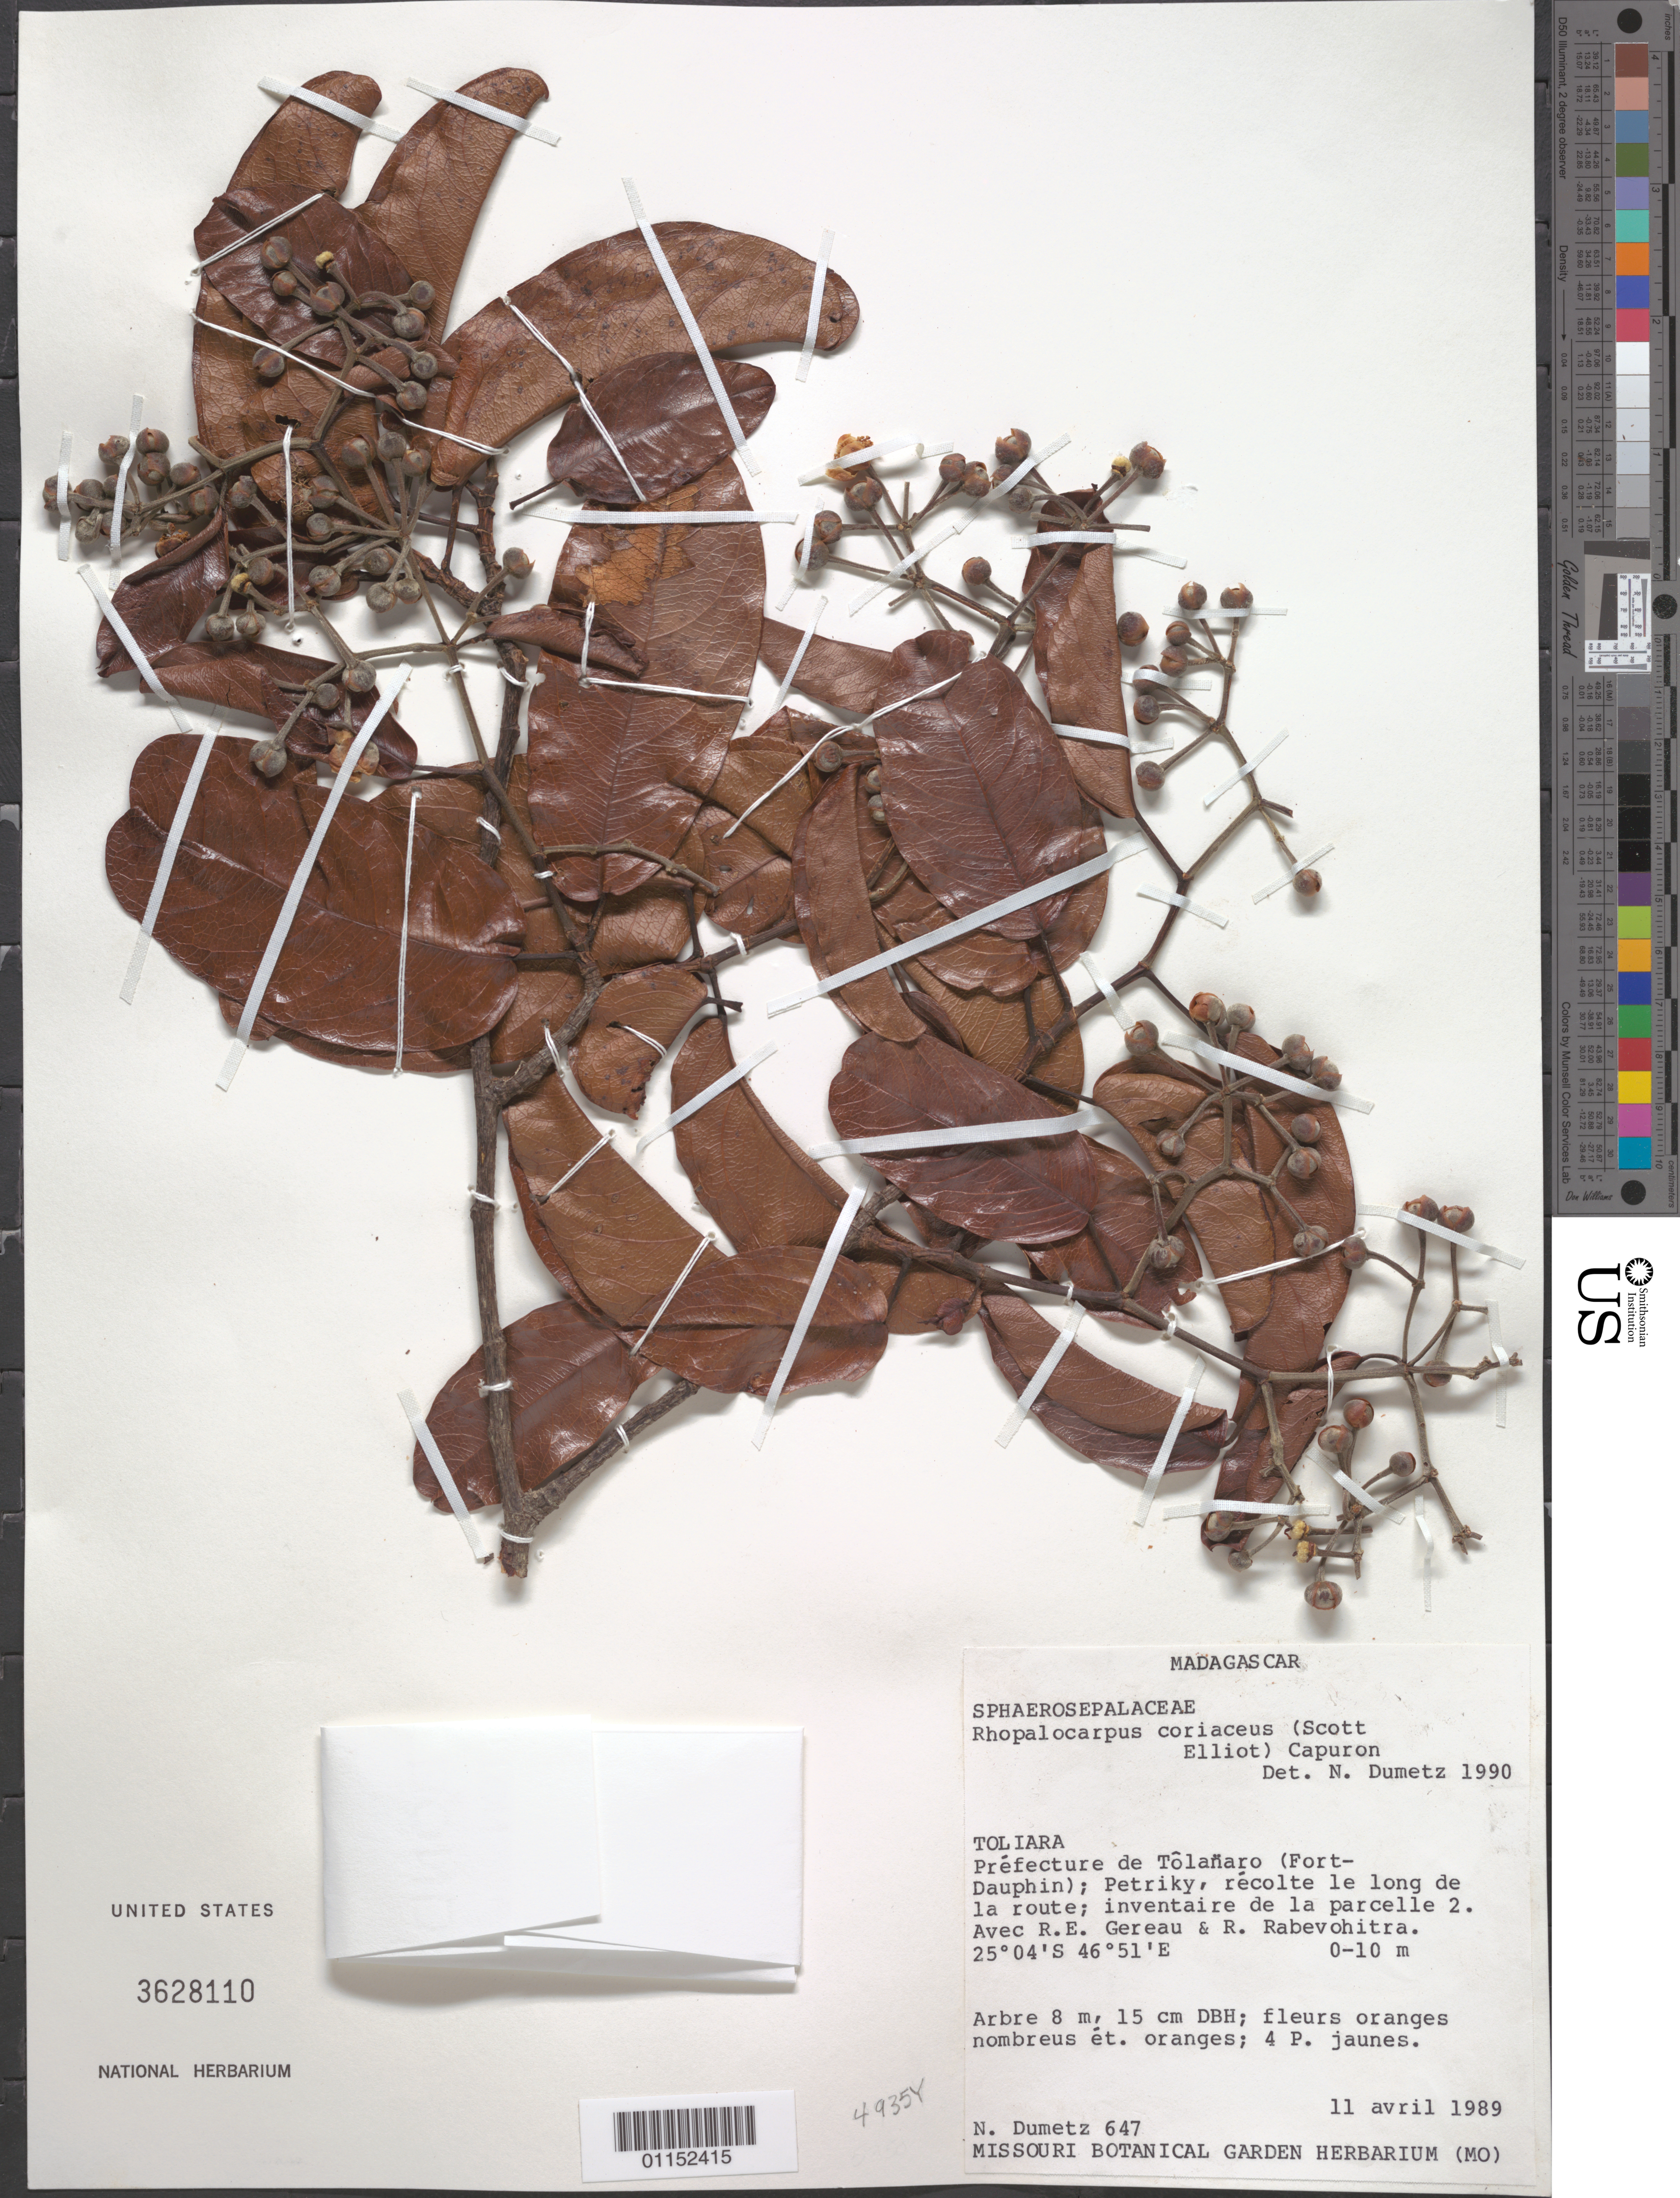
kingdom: Plantae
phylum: Tracheophyta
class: Magnoliopsida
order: Malvales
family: Sphaerosepalaceae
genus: Rhopalocarpus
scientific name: Rhopalocarpus coriaceus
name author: (Scott Elliot) Capuron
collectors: N. Dumetz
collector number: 647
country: Madagascar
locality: Toliara, Prefecture de Tolanaro, Ft. Dauphin, Petriky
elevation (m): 0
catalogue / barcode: US 3628110